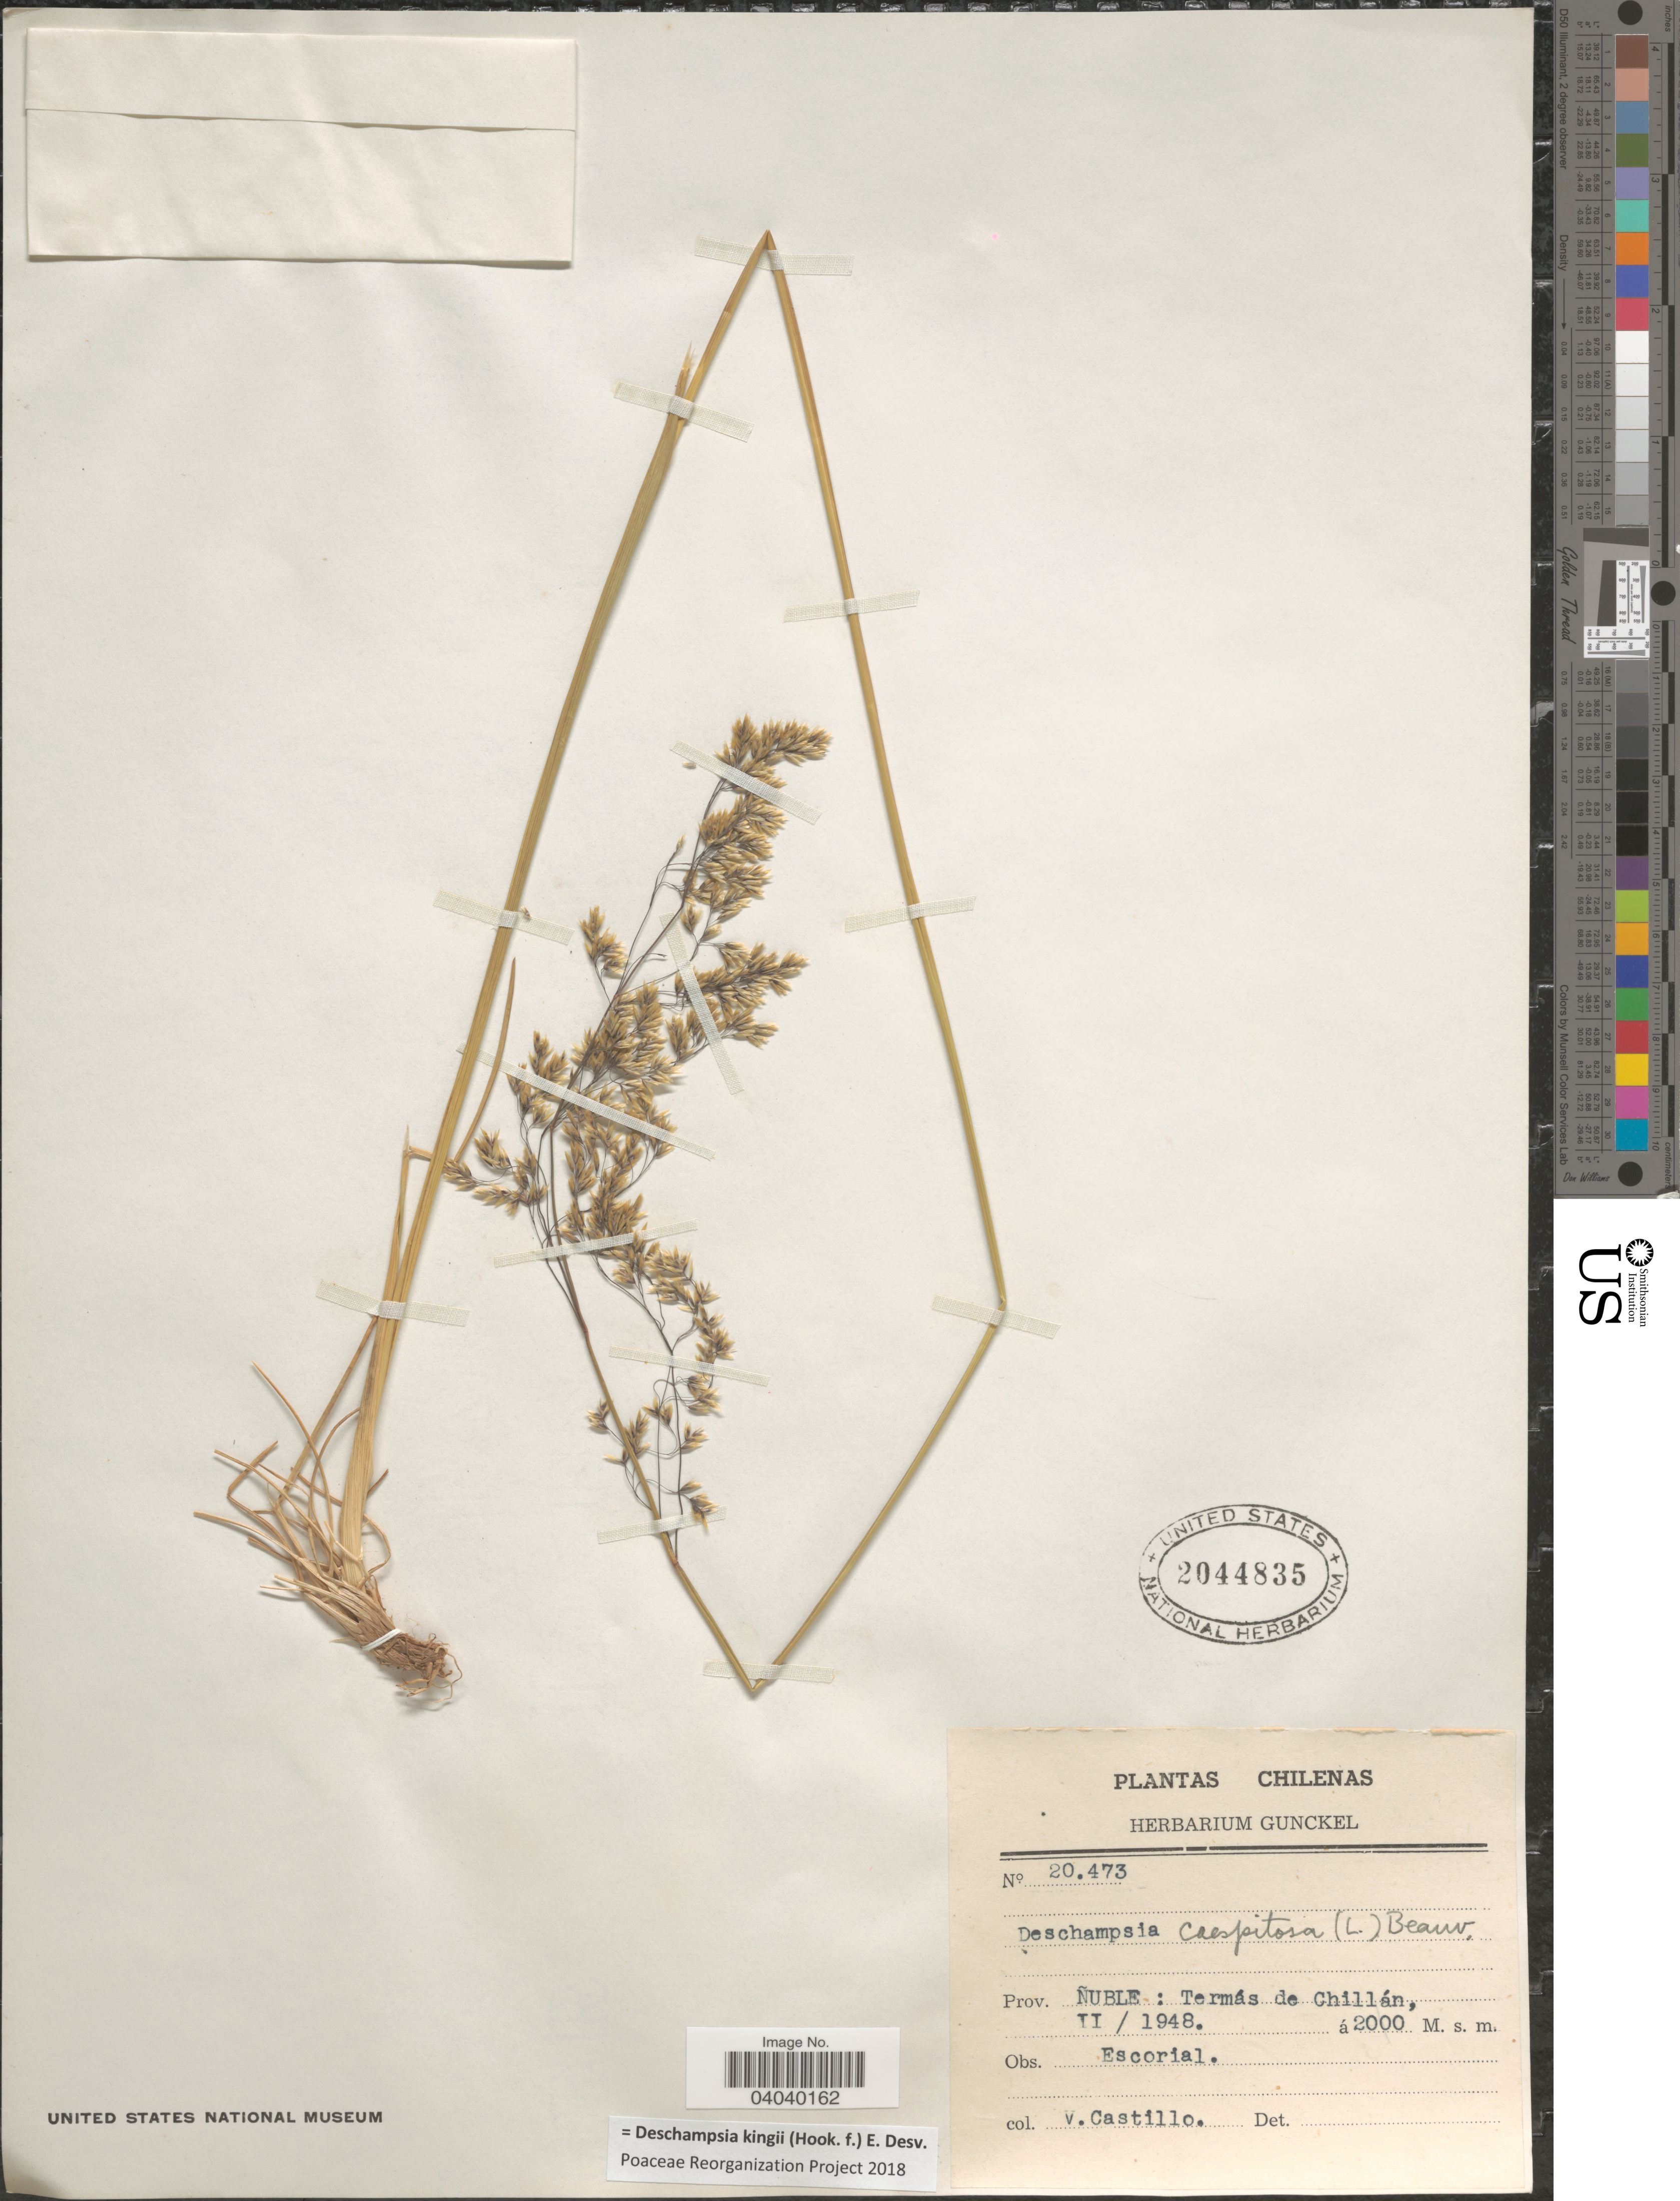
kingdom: Plantae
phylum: Tracheophyta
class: Liliopsida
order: Poales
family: Poaceae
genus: Deschampsia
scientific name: Deschampsia kingii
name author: (Hook. f.) É. Desv.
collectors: V. Castillo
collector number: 20473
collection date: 1948-02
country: Chile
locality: Prov. Ñuble: Termás de Chillán.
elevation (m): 2000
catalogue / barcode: US 2044835